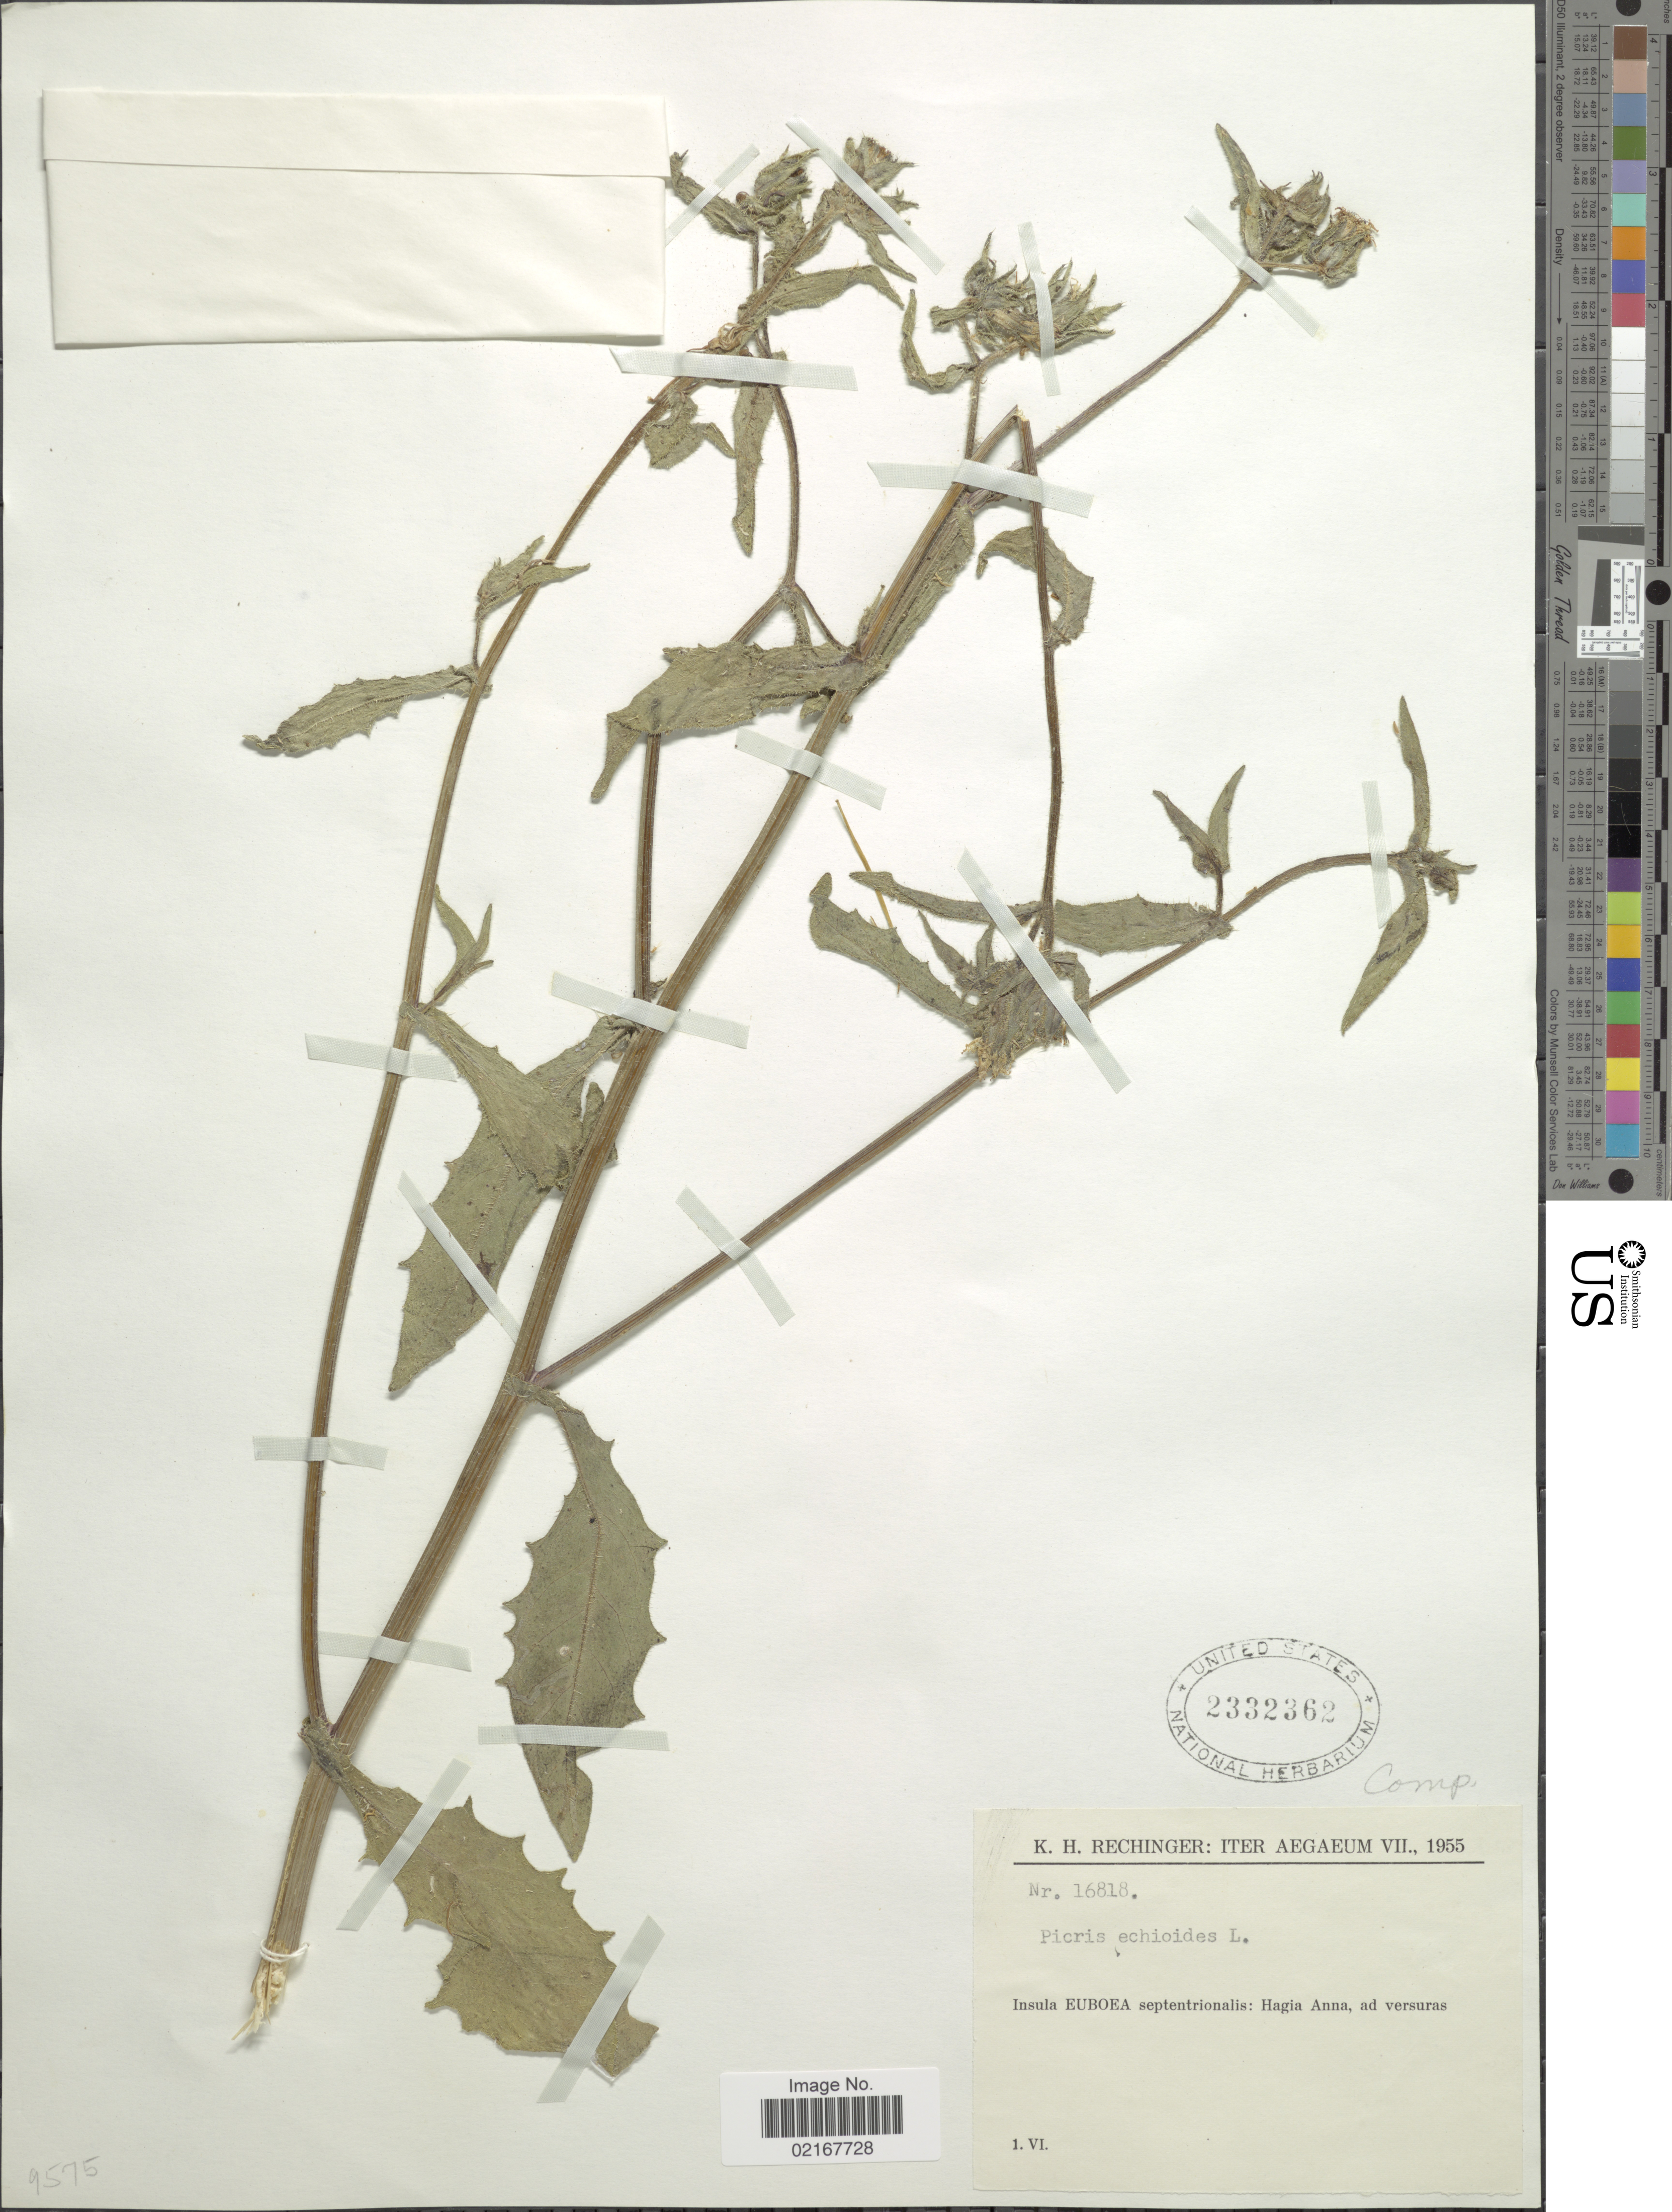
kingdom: Plantae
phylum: Tracheophyta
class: Magnoliopsida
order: Asterales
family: Asteraceae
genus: Helminthotheca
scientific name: Helminthotheca echioides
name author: (L.) Holub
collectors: K. H. Rechinger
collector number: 16818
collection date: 1955-06-01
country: Greece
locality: Aegaeum, Insula Euboea septentrionalis, Hagia Anna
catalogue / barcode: US 2332362